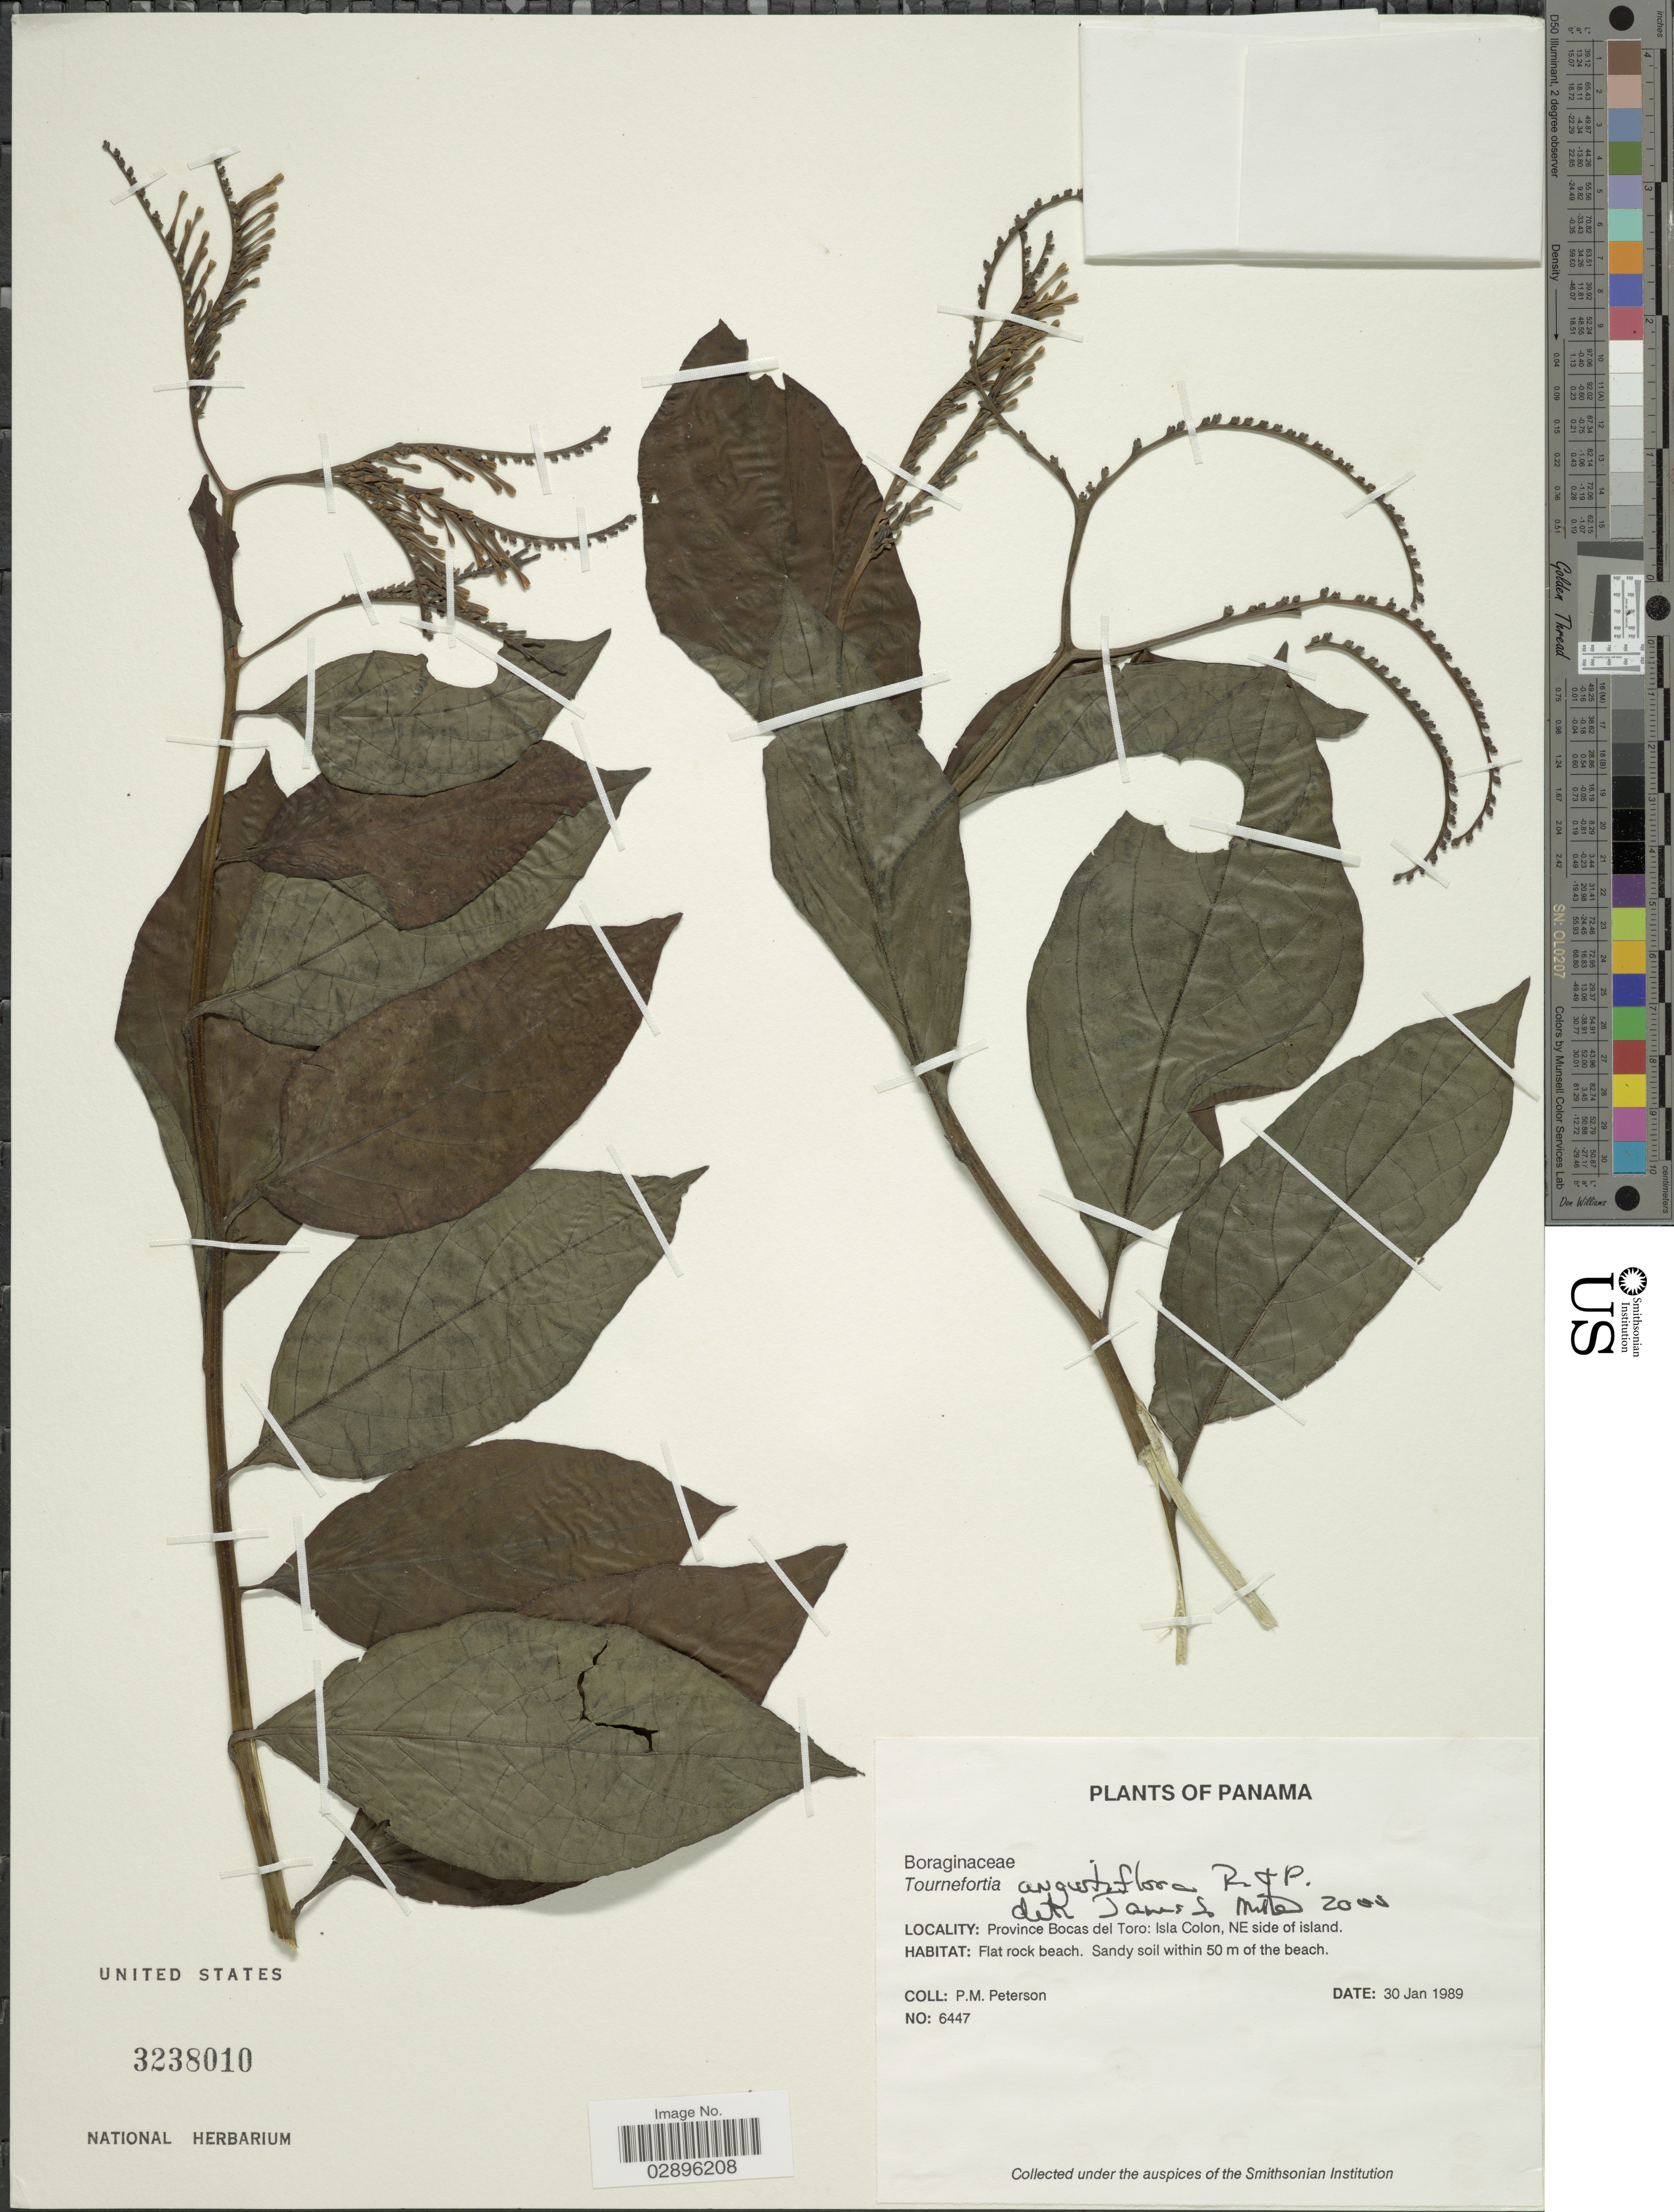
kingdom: Plantae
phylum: Tracheophyta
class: Magnoliopsida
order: Boraginales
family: Heliotropiaceae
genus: Tournefortia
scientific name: Tournefortia angustiflora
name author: Ruiz & Pav.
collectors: P. M. Peterson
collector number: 6447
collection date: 1989-01-30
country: Panama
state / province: Bocas del Toro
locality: Isla Colon, NE side of island. Sandy soil within 50 m of the beach.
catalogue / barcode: US 3238010